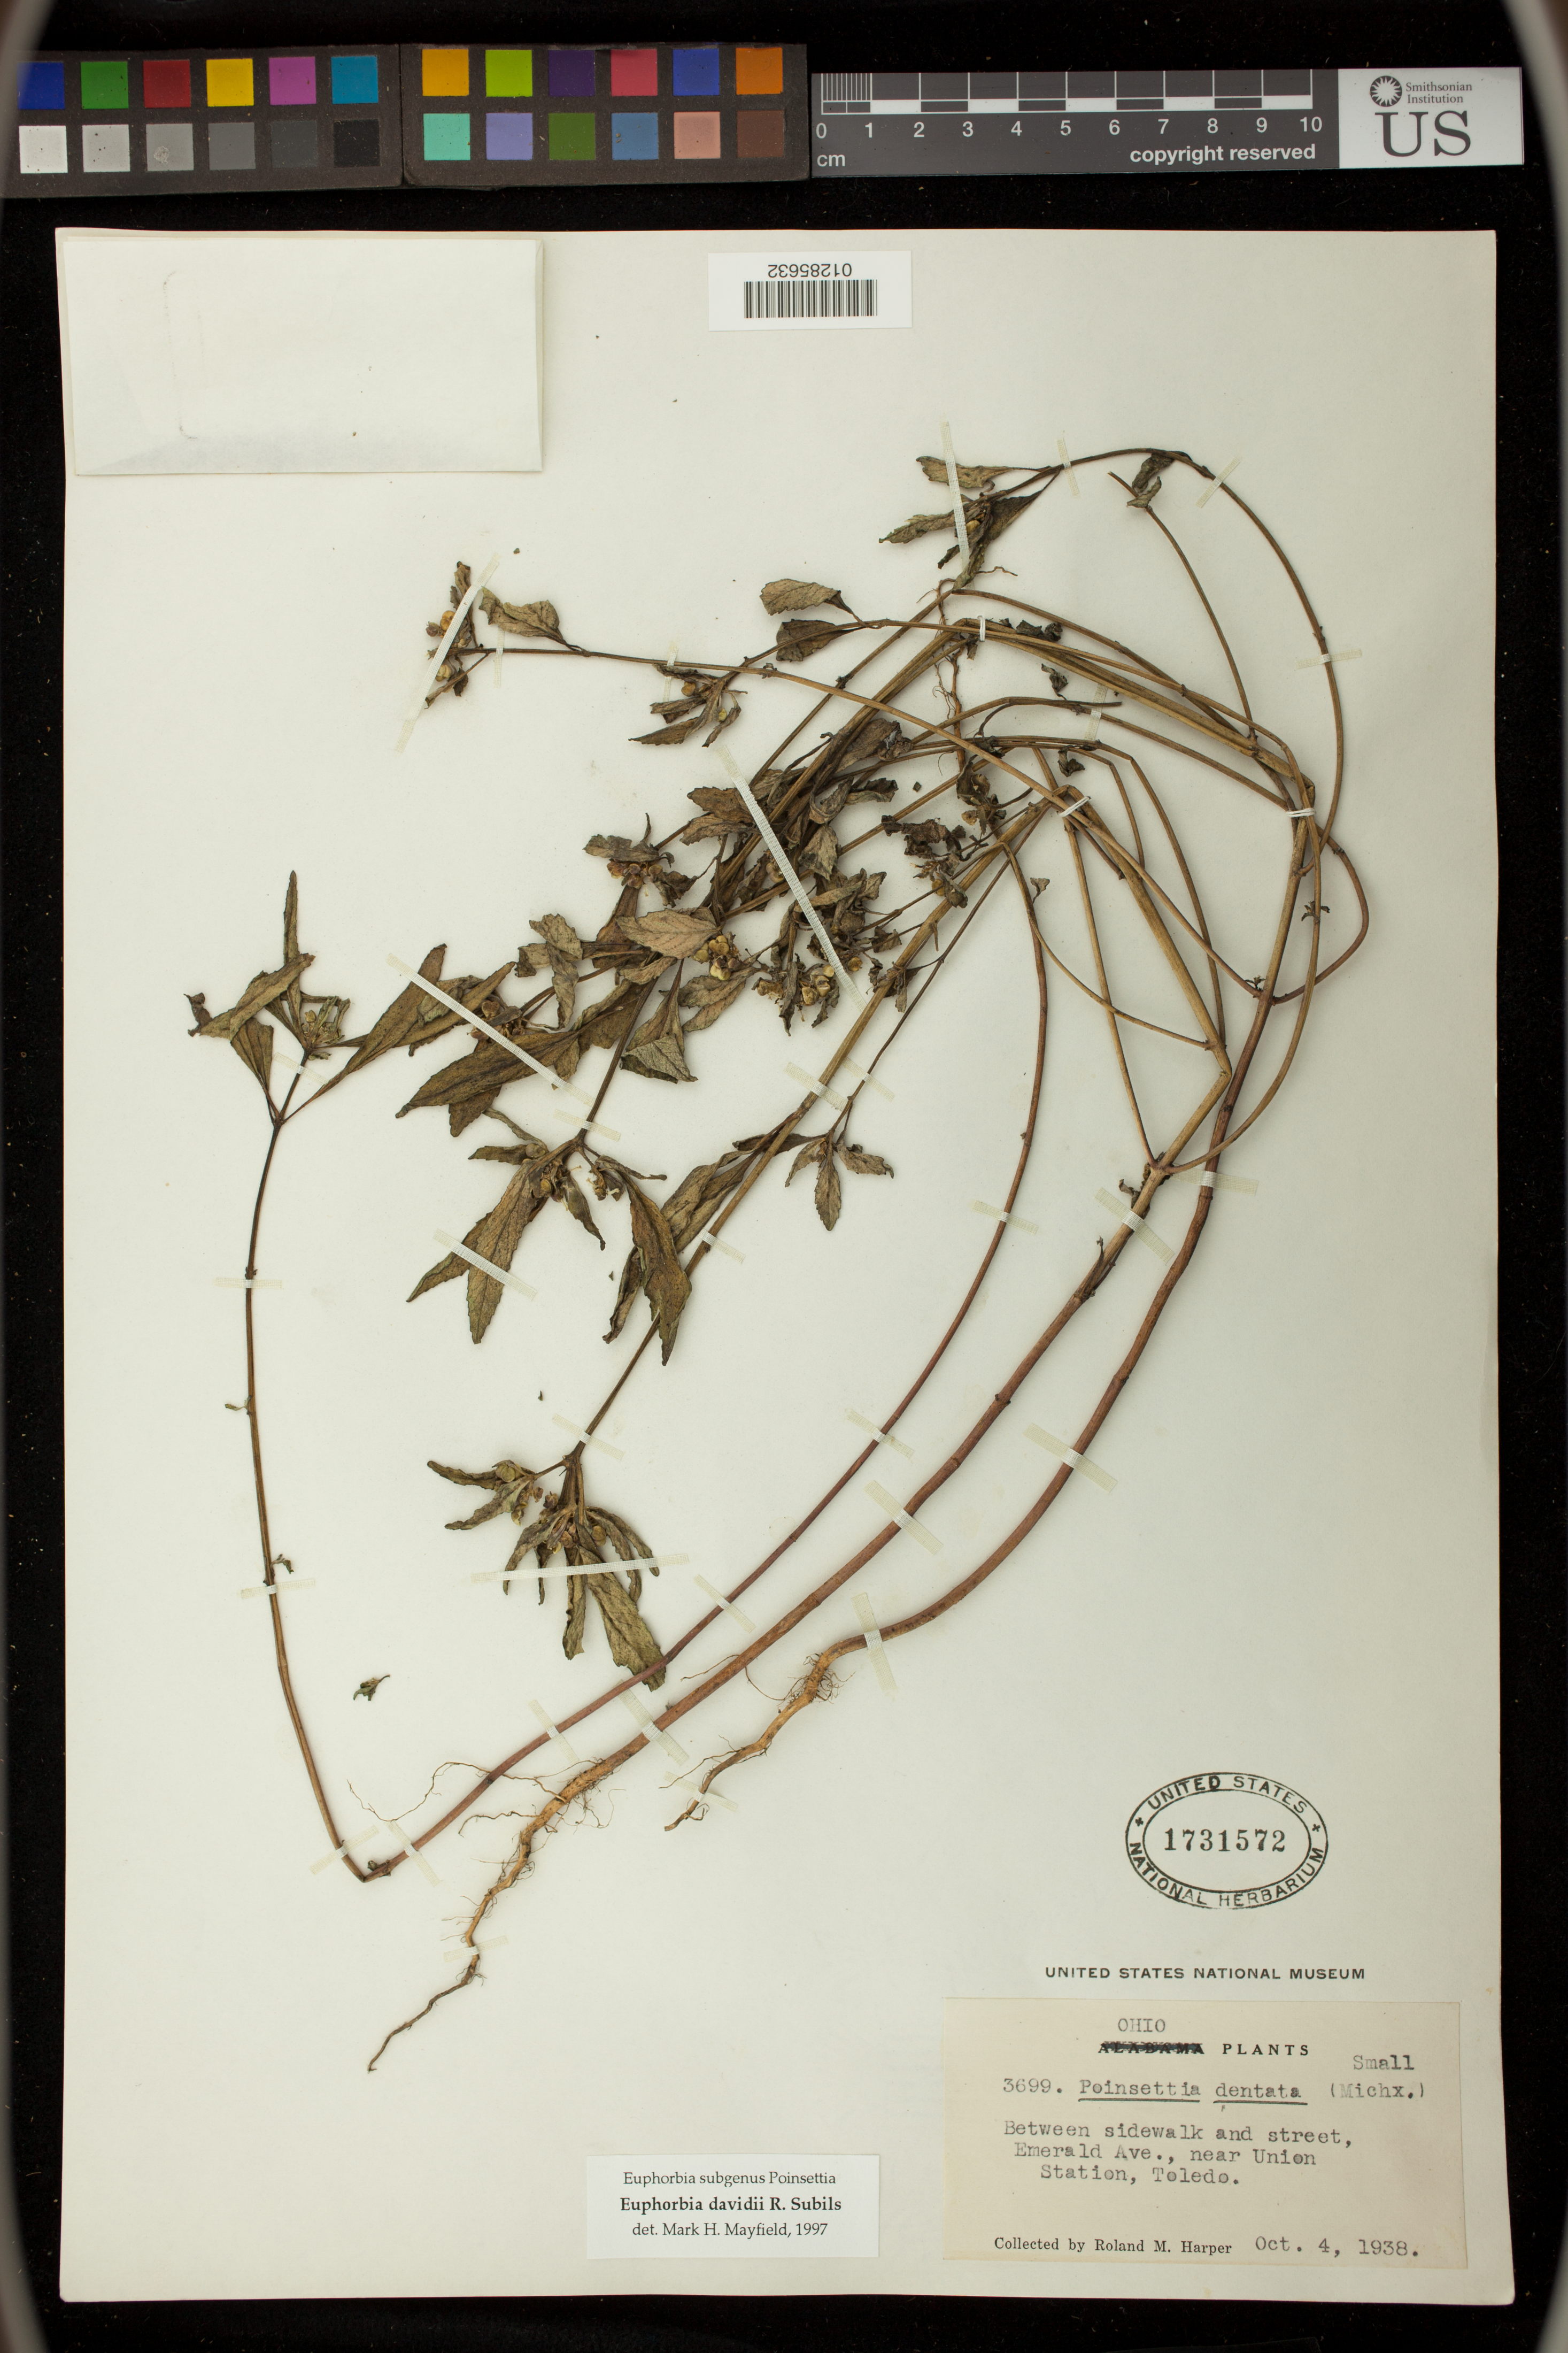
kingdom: Plantae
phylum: Tracheophyta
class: Magnoliopsida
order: Malpighiales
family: Euphorbiaceae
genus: Euphorbia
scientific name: Euphorbia davidii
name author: Subils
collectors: R. M. Harper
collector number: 3699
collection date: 1938-10-04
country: United States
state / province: Ohio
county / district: Lucas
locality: Emerald Ave., near Union Station, Toledo.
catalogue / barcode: US 1731572